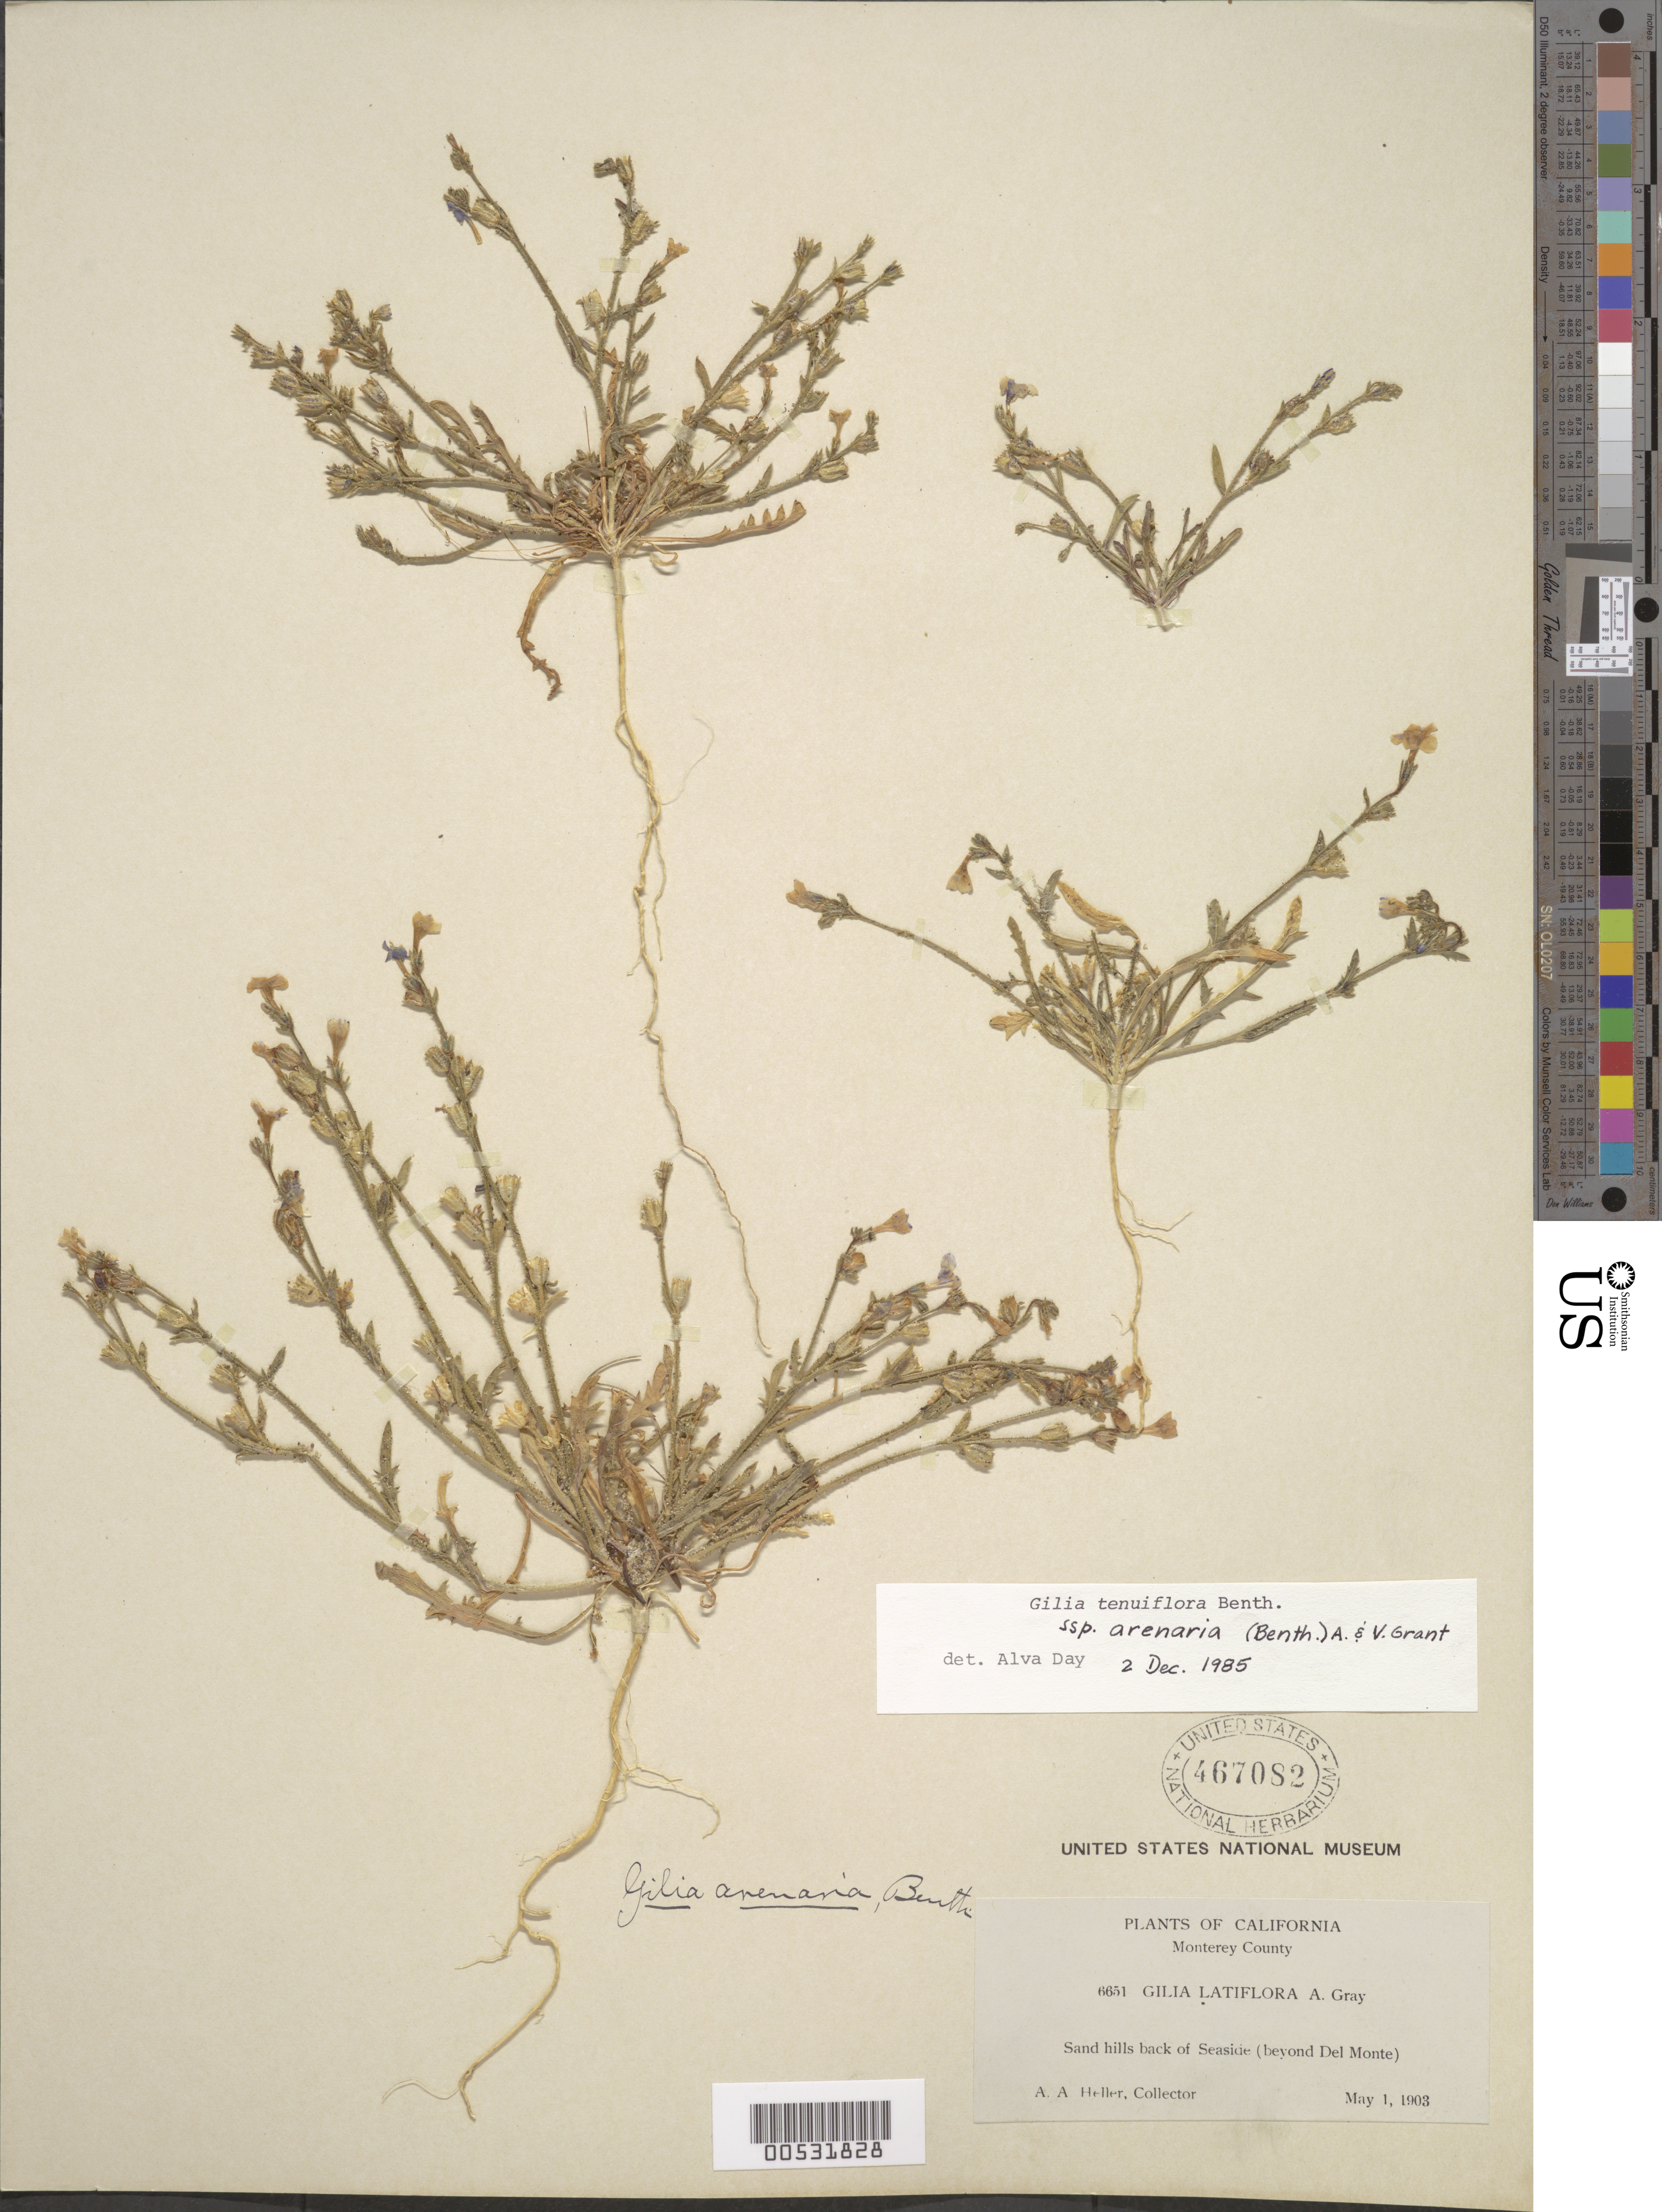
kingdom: Plantae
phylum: Tracheophyta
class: Magnoliopsida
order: Ericales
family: Polemoniaceae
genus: Gilia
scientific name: Gilia tenuiflora subsp. arenaria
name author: Benth.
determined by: Day, A.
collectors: A. A. Heller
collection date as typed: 01 May 1903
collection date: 1903-05-01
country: United States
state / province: California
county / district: Monterey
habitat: Sand hills.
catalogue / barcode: US 467082